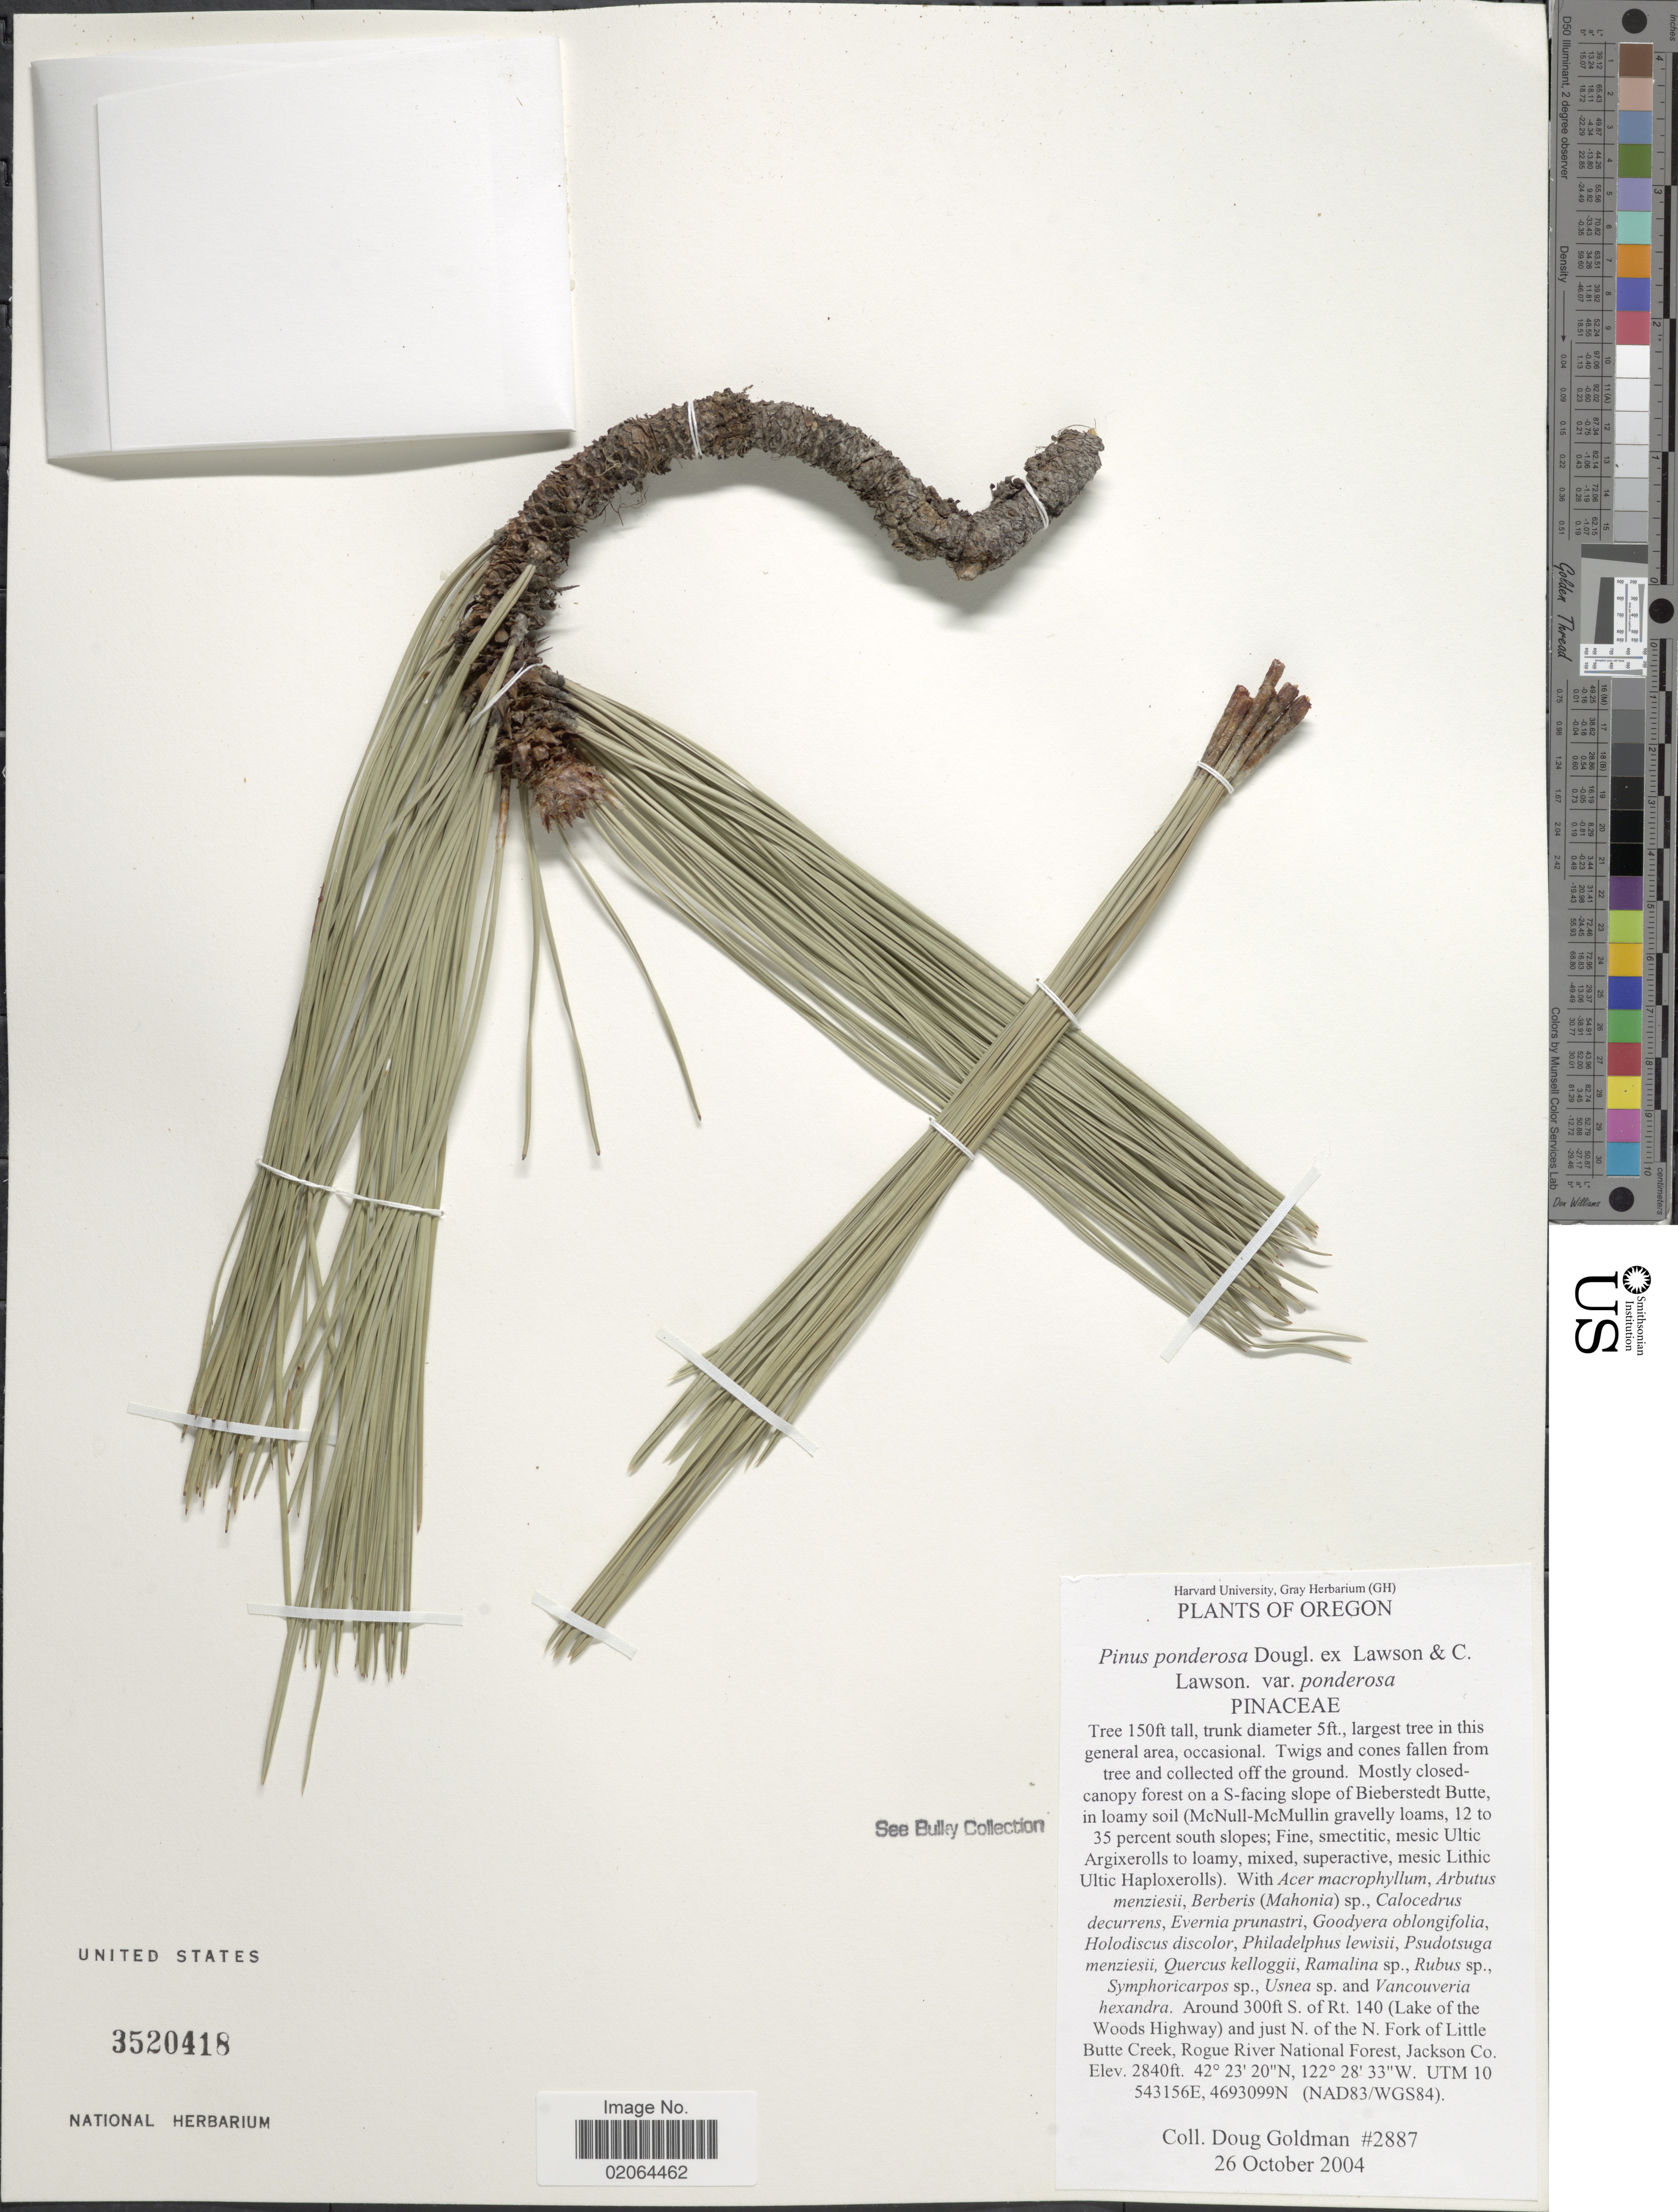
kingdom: Plantae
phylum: Tracheophyta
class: Pinopsida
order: Pinales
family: Pinaceae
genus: Pinus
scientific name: Pinus ponderosa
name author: Douglas ex C. Lawson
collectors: D. Goldman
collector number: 2887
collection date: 2004-10-26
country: United States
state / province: Oregon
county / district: Jackson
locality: Oregon, Around 300ft S. of Rt. 140 (Lake of the Woods Highway) and just N. of the N Fork of Little Butte Creek,Rogue River National Forest, Jackson Co. UTM 10 543156E,4693099N (NAD83/WGS84)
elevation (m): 866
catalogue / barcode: US 3520418